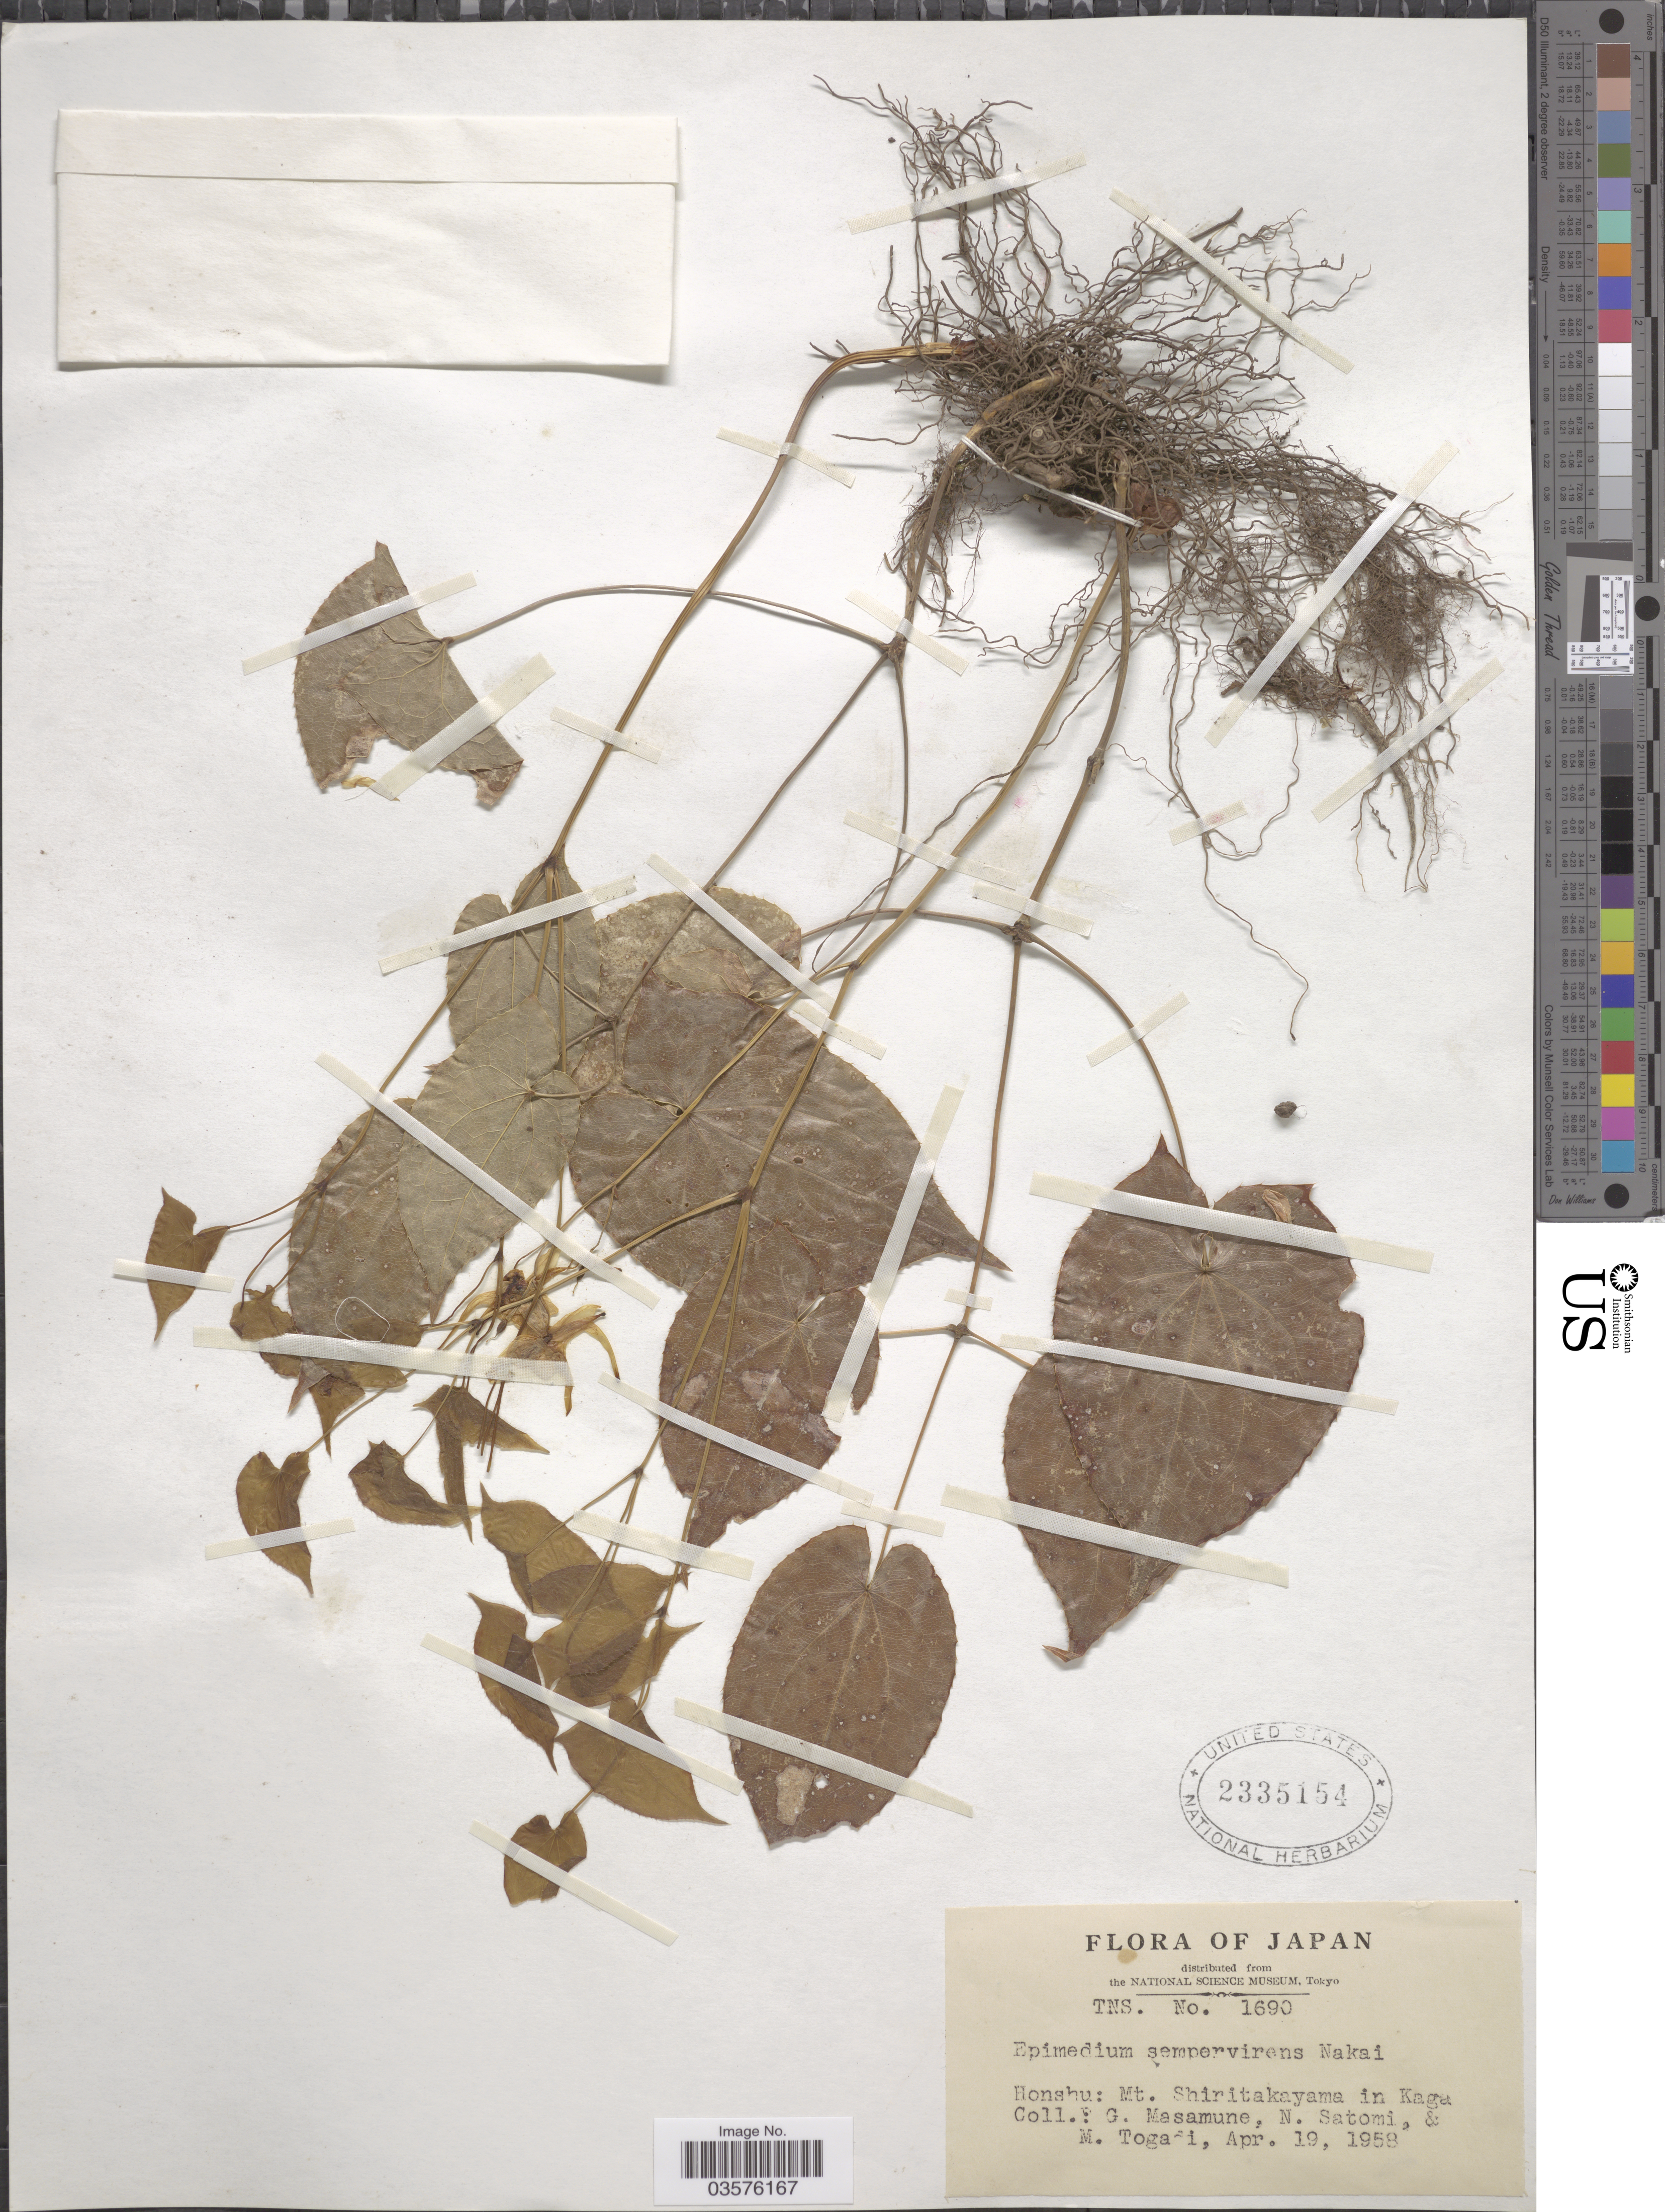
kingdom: Plantae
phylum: Tracheophyta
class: Magnoliopsida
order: Ranunculales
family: Berberidaceae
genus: Epimedium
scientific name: Epimedium sempervirens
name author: Nakai ex F. Maek.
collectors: G. Masamune, N. Satomi & M. Togasi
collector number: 1690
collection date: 1958-04-19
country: Japan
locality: Honshu: Mt. Shiritakayama in Kaga.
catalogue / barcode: US 2335154